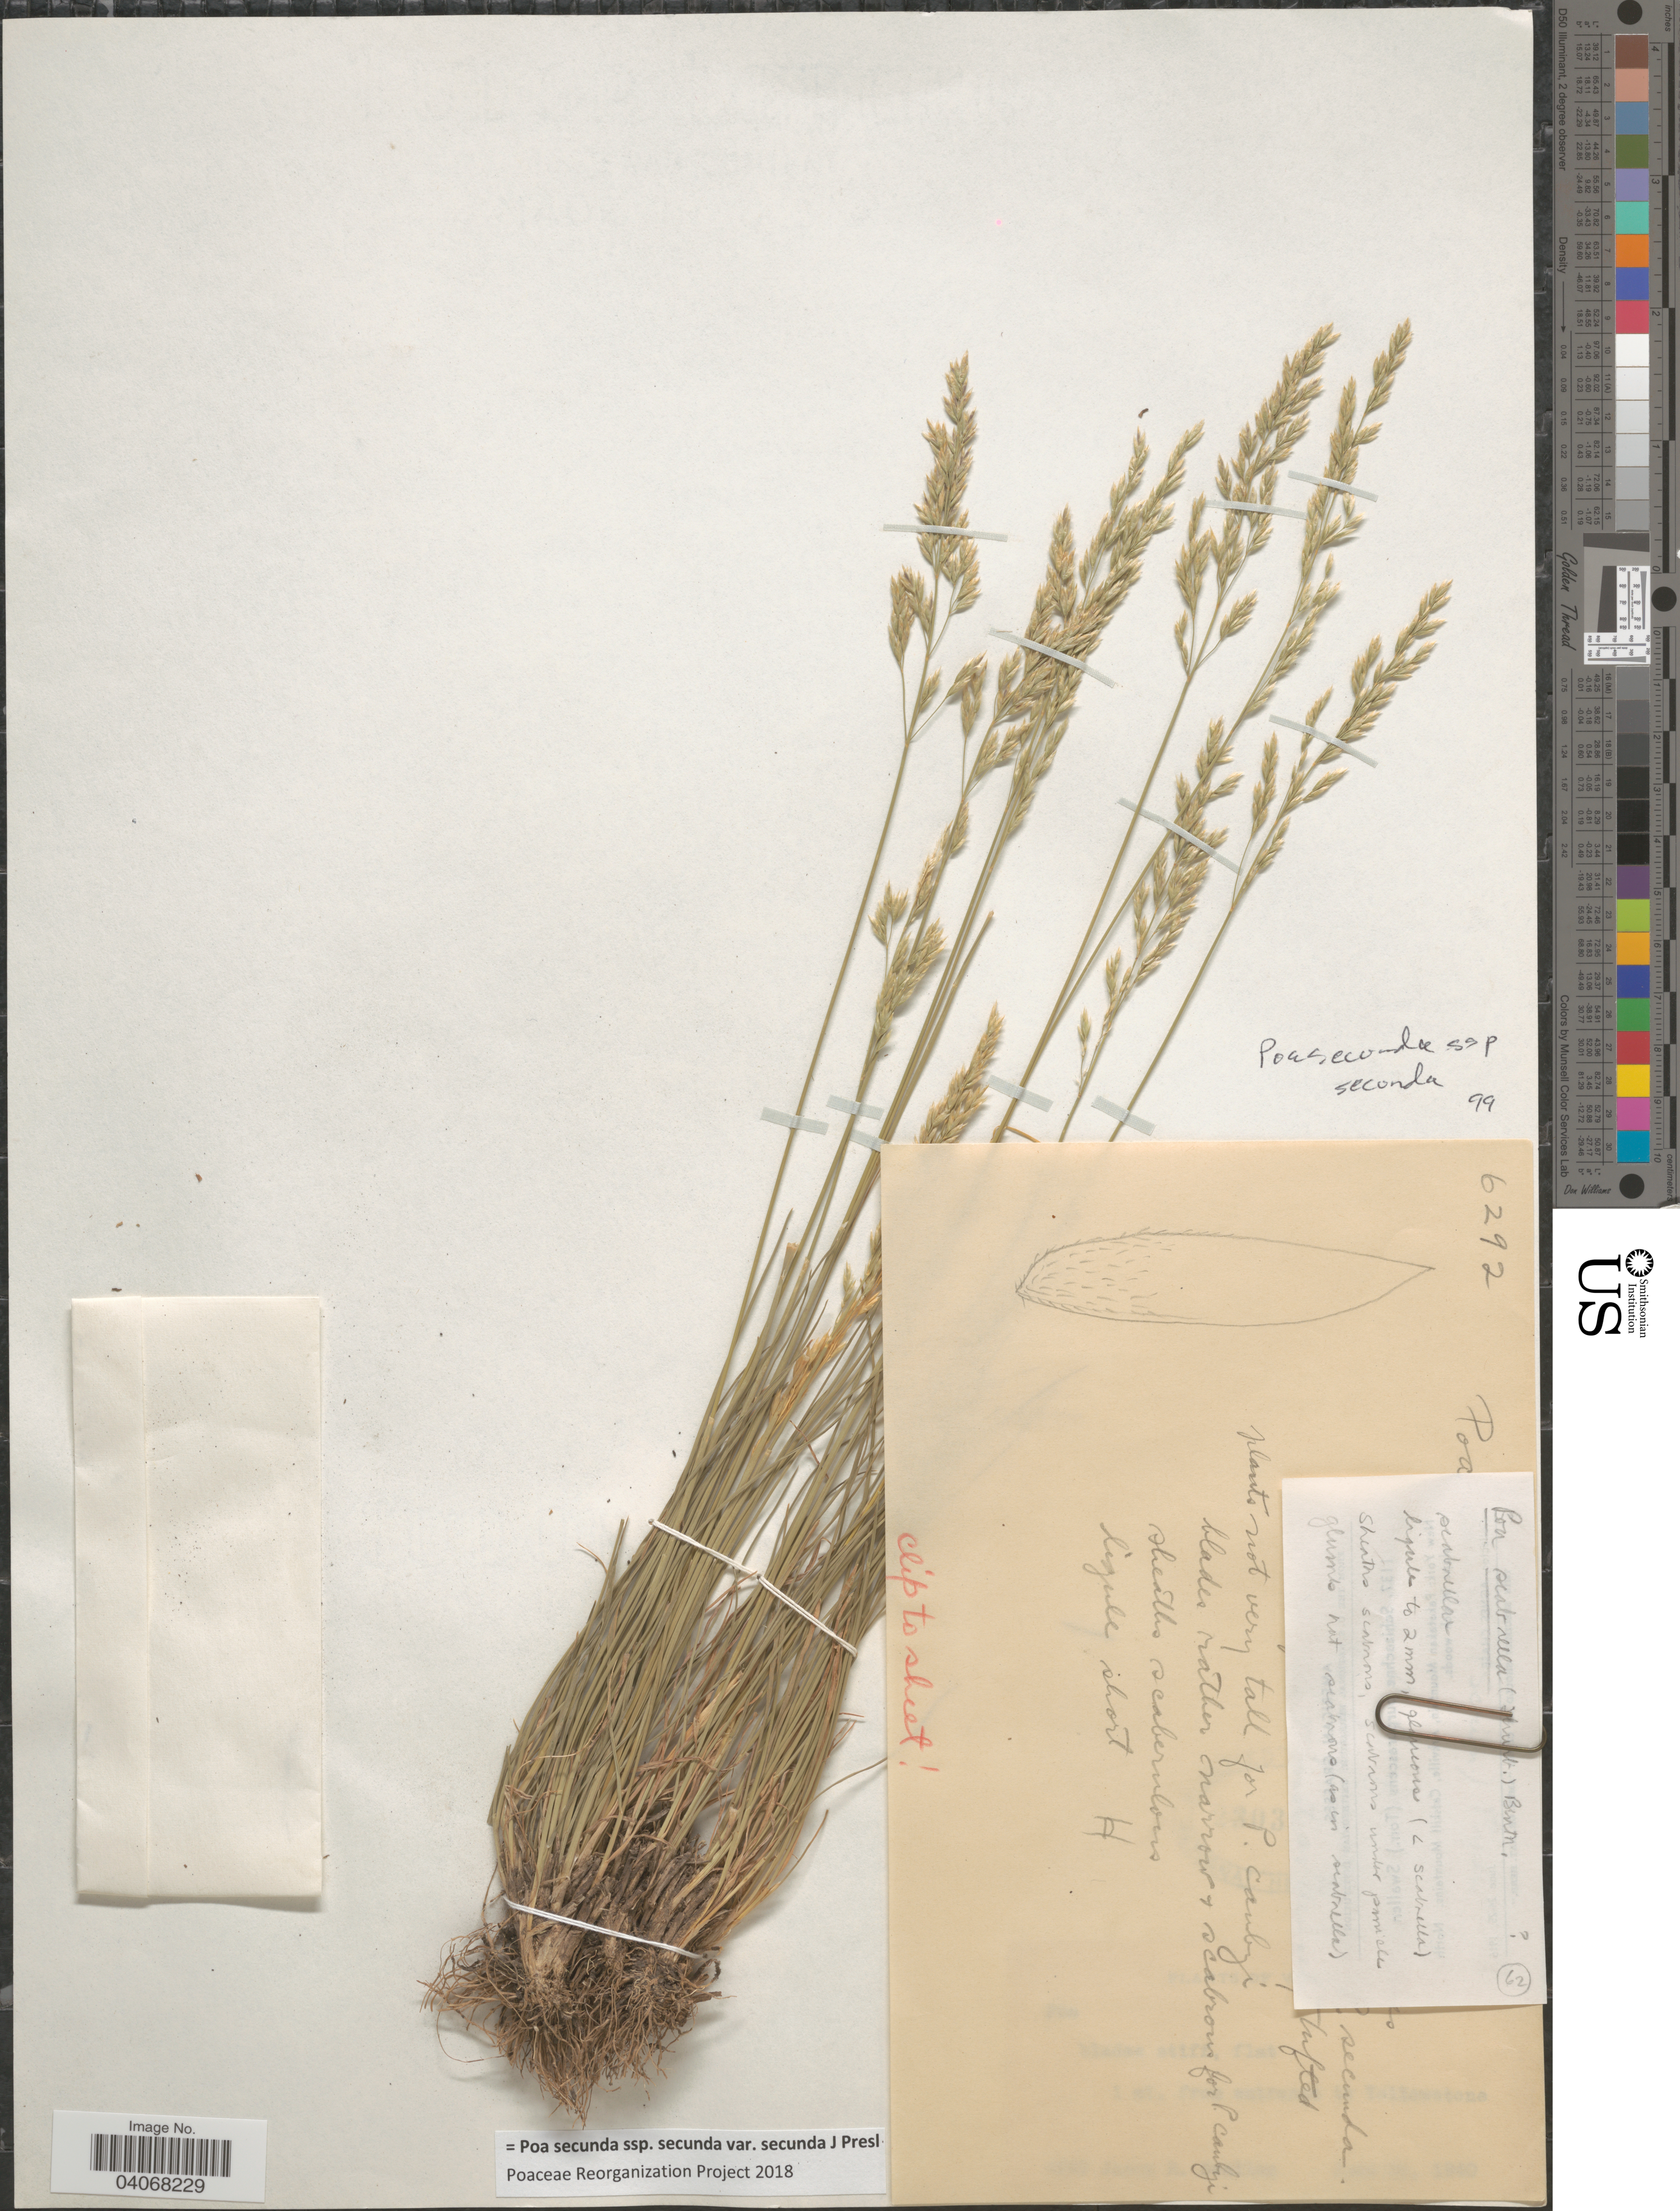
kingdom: Plantae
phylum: Tracheophyta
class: Liliopsida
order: Poales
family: Poaceae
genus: Poa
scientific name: Poa secunda subsp. secunda var. secunda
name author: J. Presl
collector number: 6292